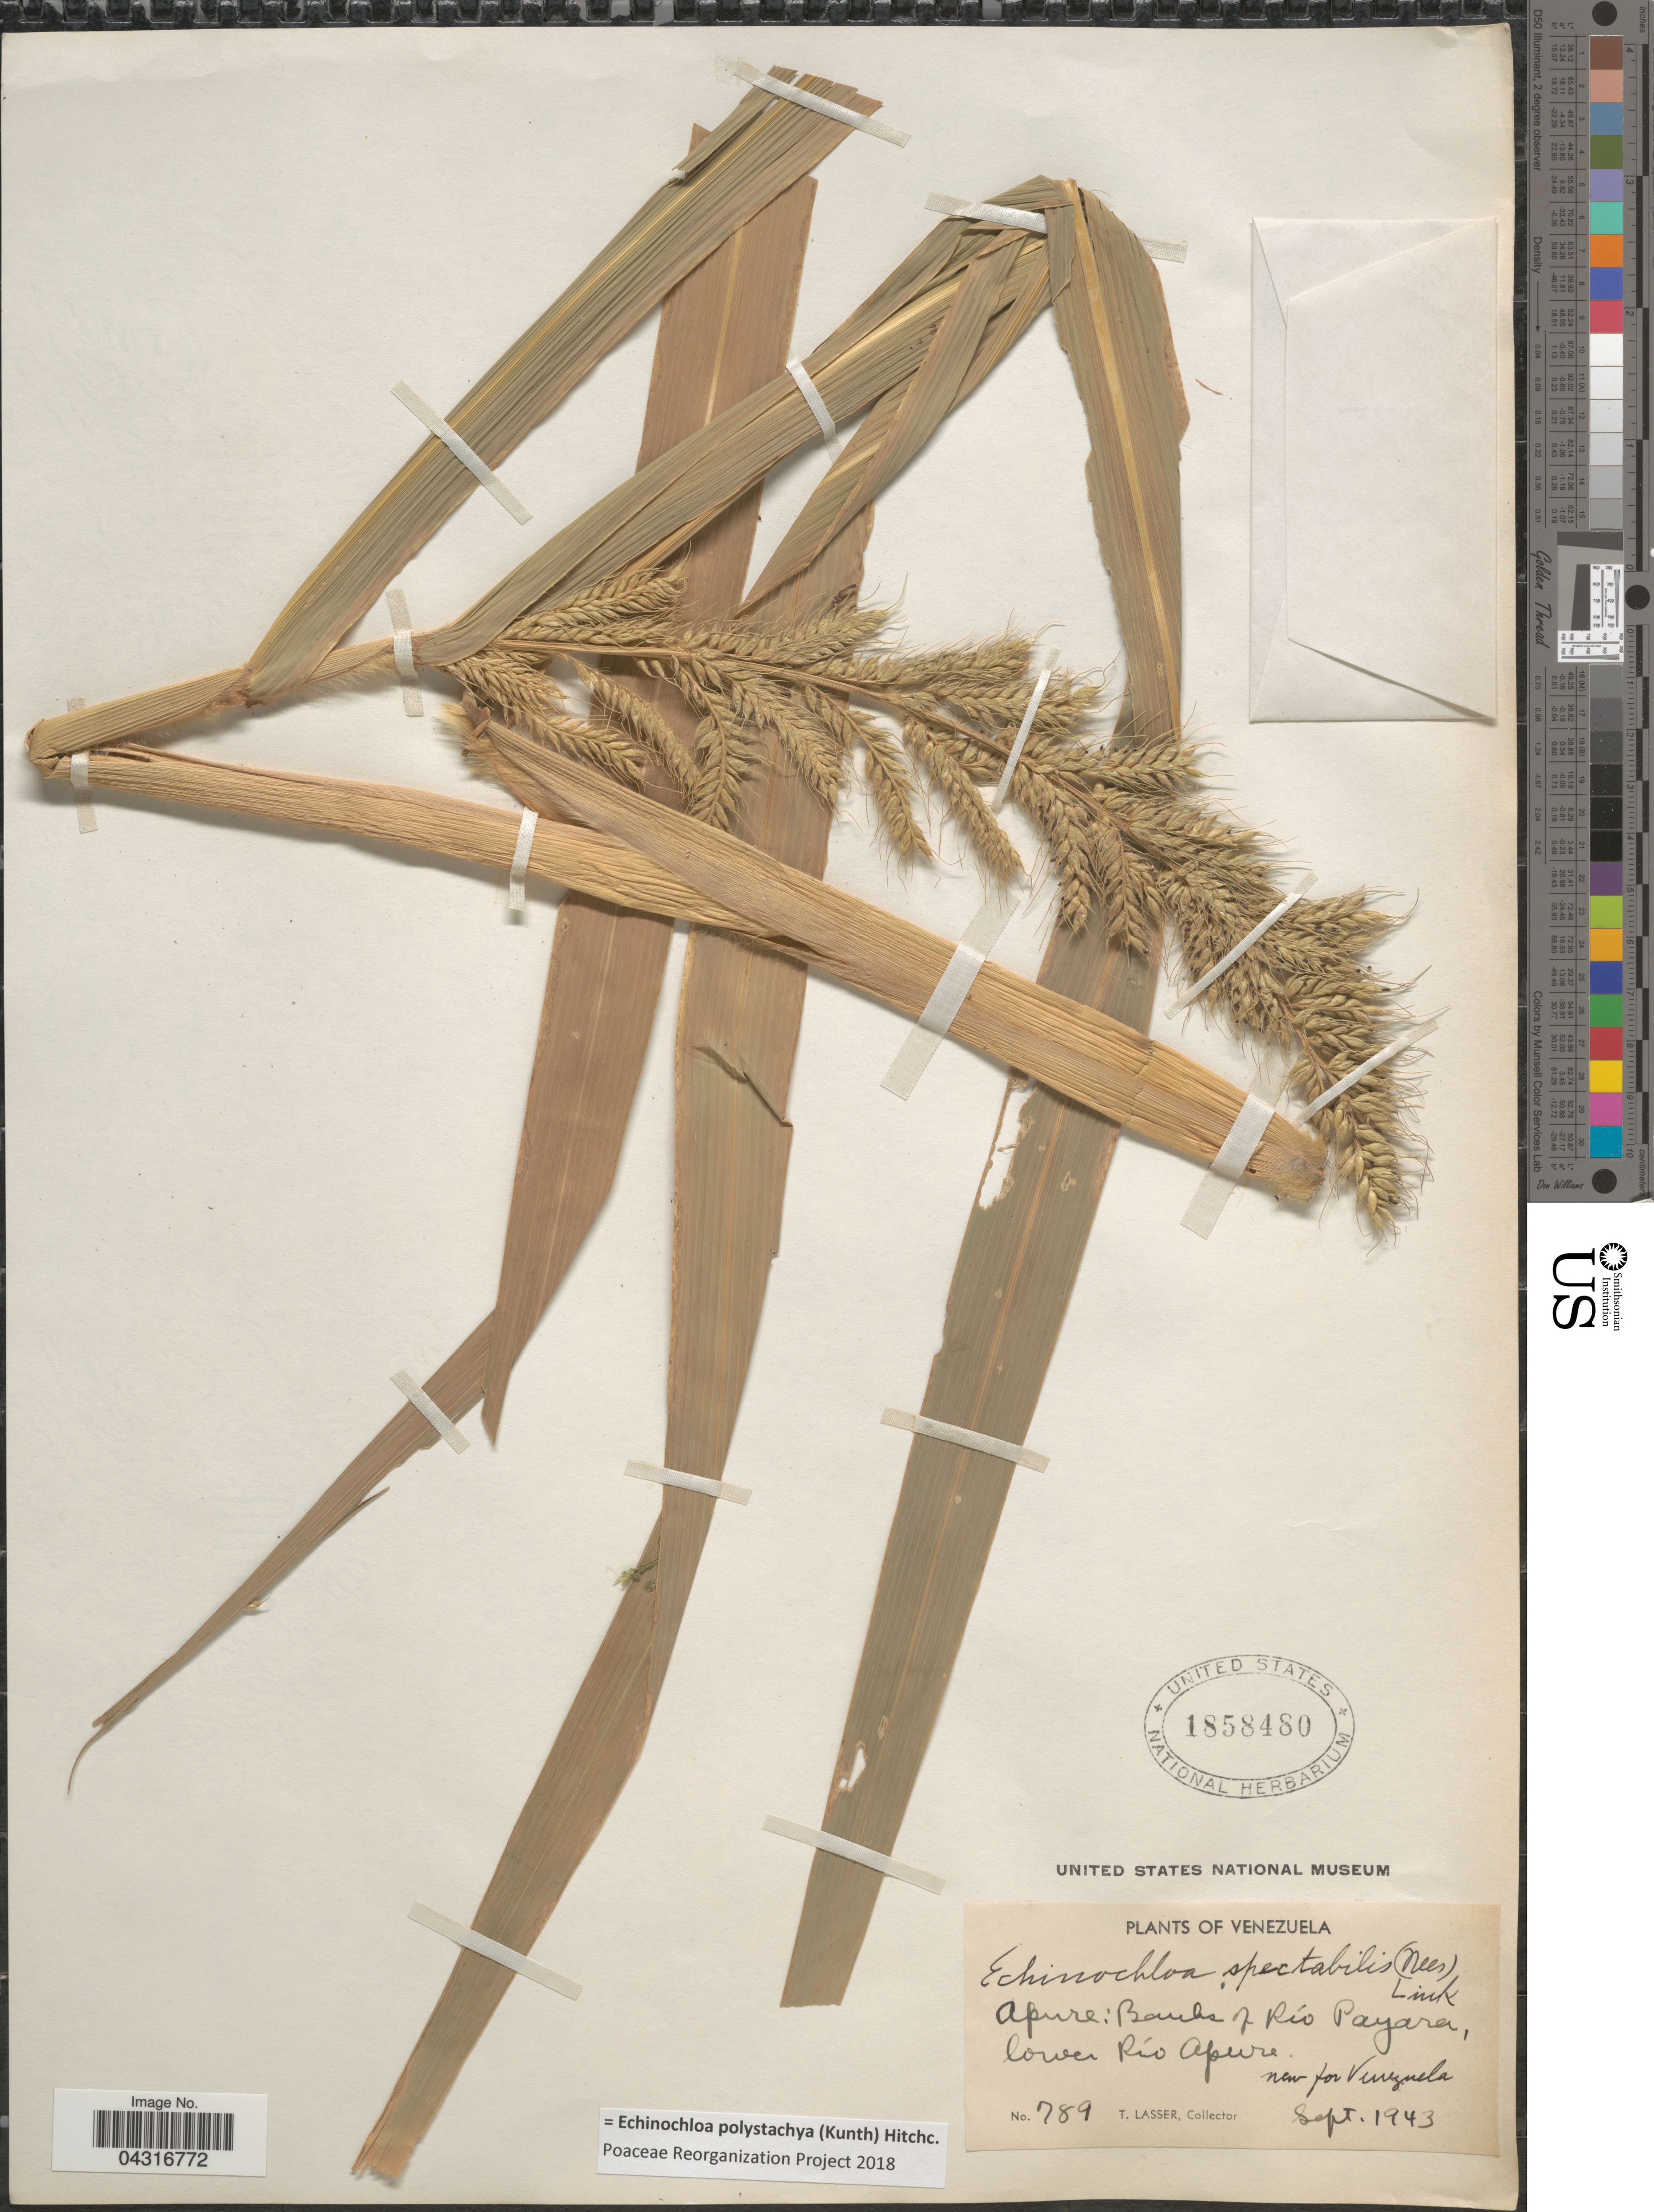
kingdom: Plantae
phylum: Tracheophyta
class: Liliopsida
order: Poales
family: Poaceae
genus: Echinochloa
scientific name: Echinochloa polystachya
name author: (Kunth) Hitchc.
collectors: T. Lasser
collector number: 789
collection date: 1943-09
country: Venezuela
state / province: Apure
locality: Banks of Río Payara, lower Río Apure.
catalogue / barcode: US 1858480